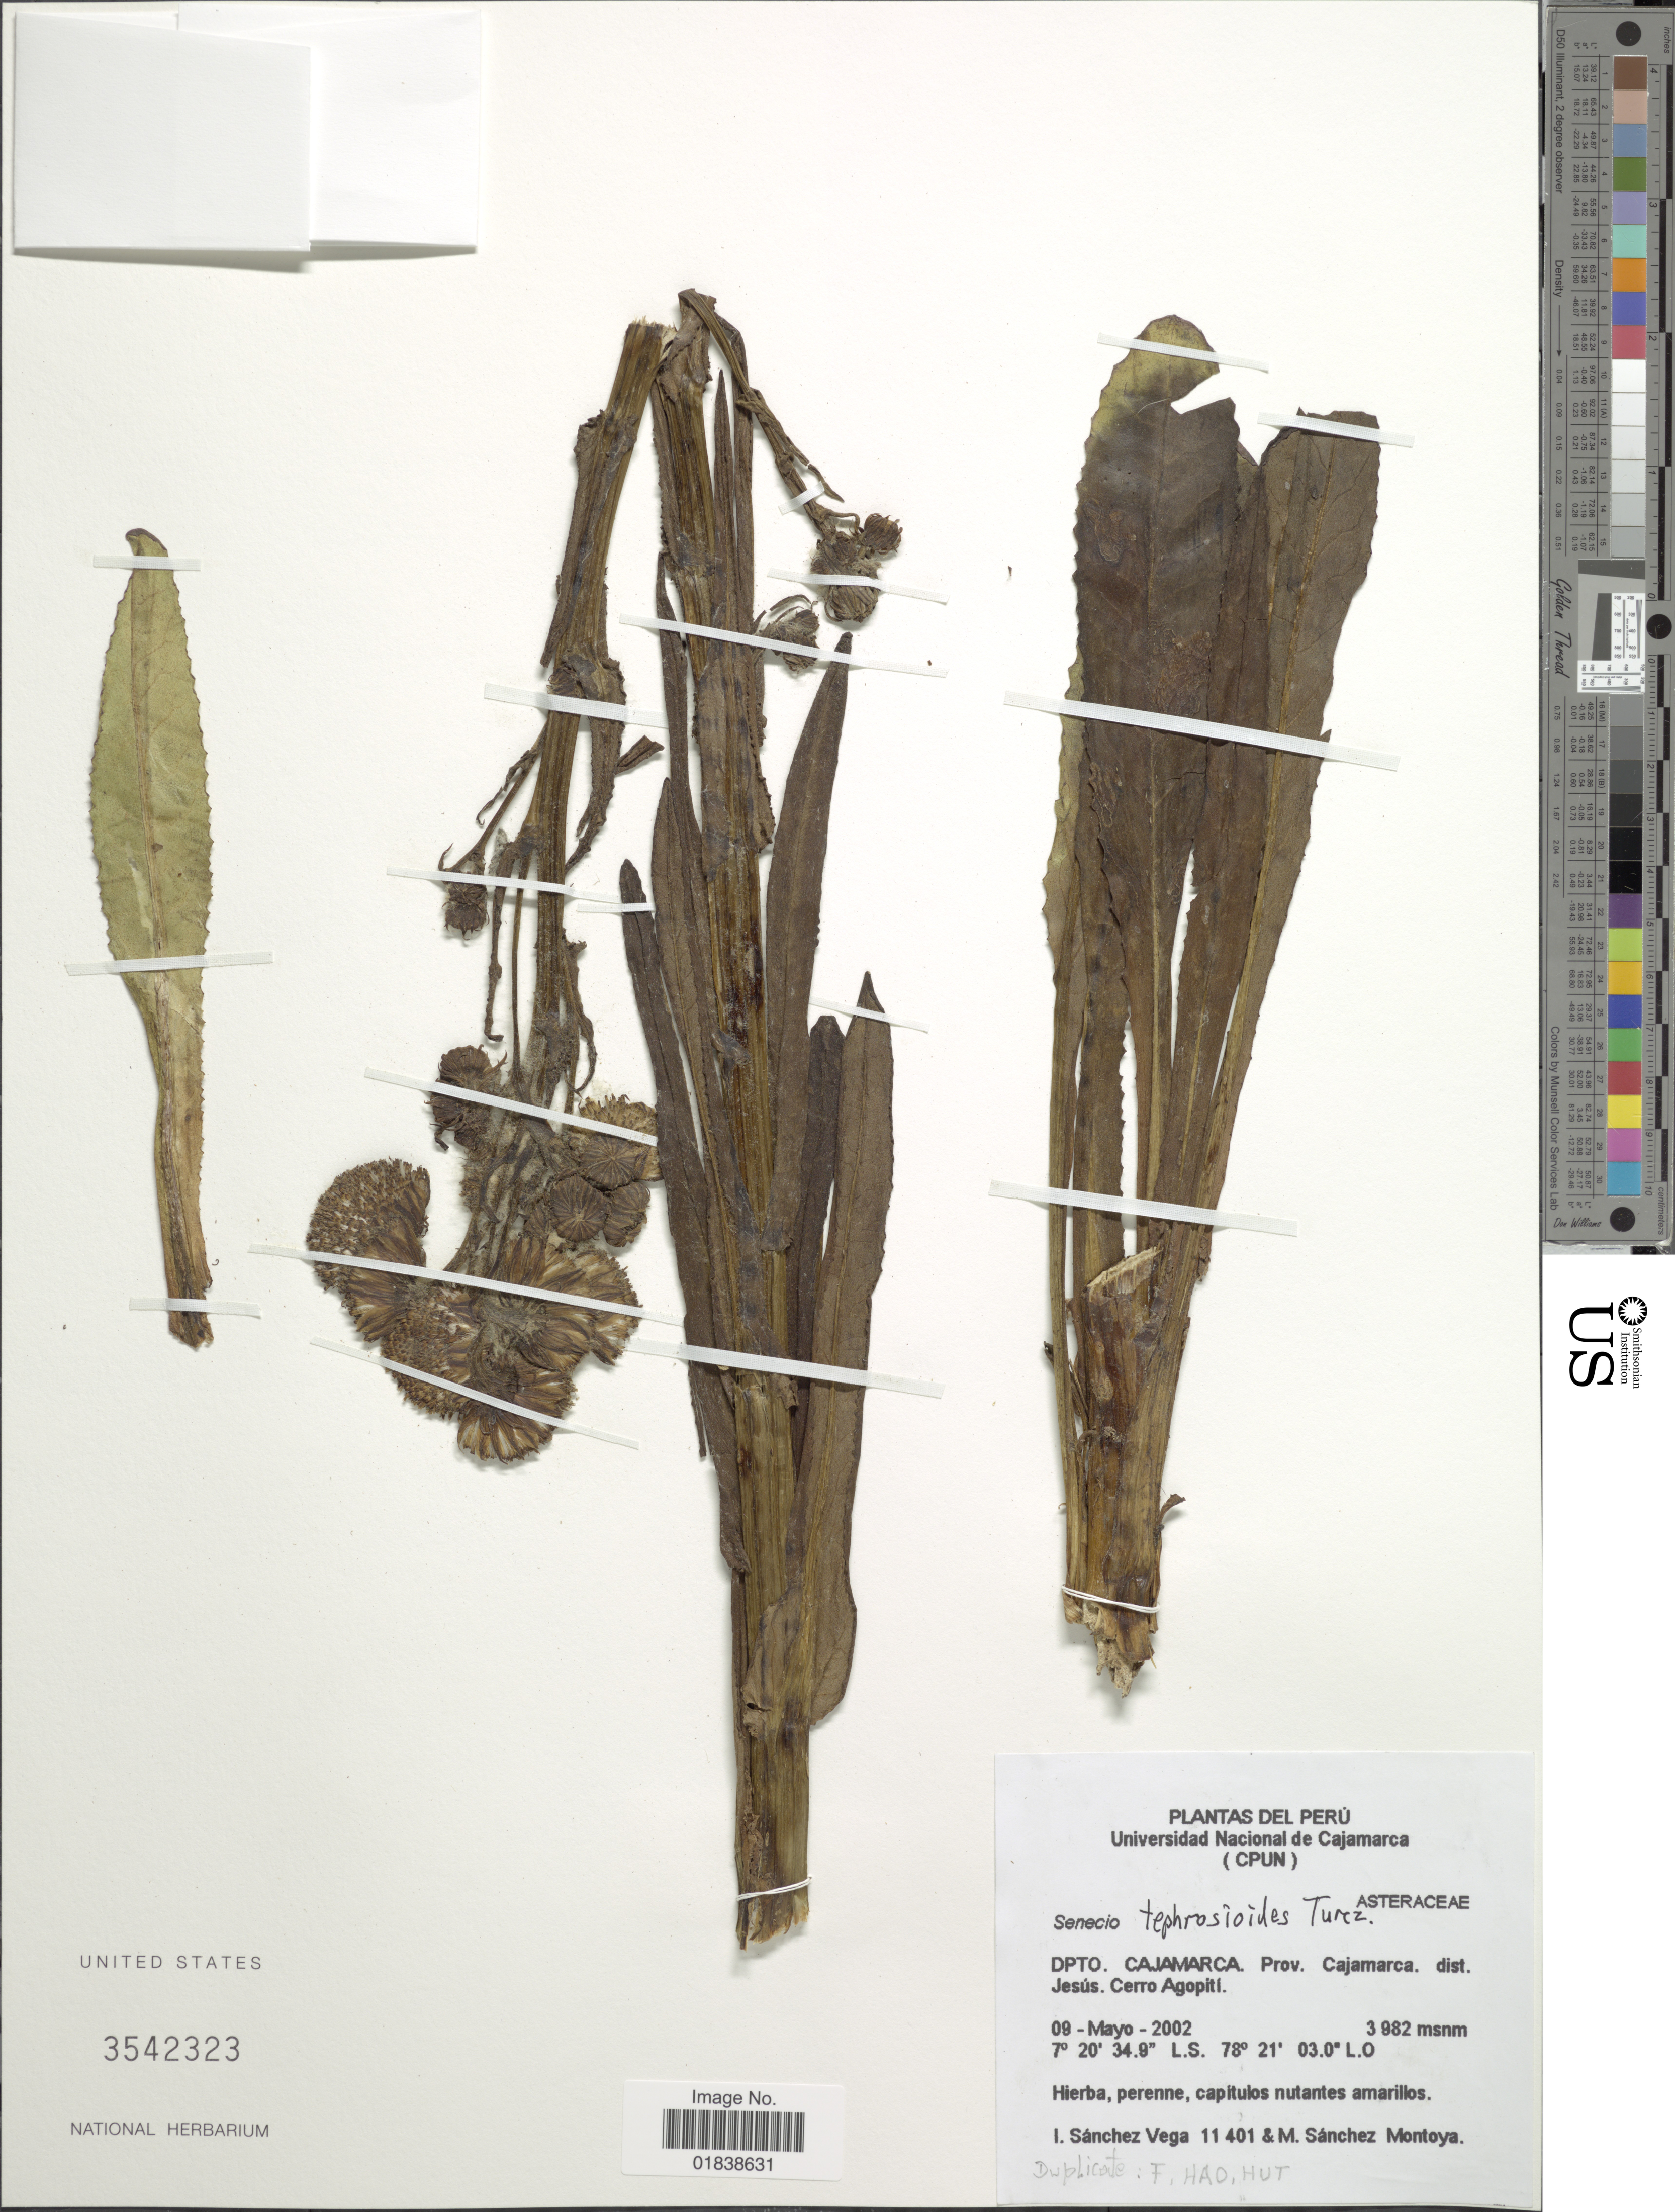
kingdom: Plantae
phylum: Tracheophyta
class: Magnoliopsida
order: Asterales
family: Asteraceae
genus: Senecio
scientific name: Senecio tephrosioides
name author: Turcz.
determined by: Salomon, Luciana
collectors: I. Sánchez Vega & M. Sánchez Montoya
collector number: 11401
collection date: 2002-05-09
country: Peru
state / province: Cajamarca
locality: Prov. Cajamarca, Dist. Jesus, Cerro Agopiti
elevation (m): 3982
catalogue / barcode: US 3542323